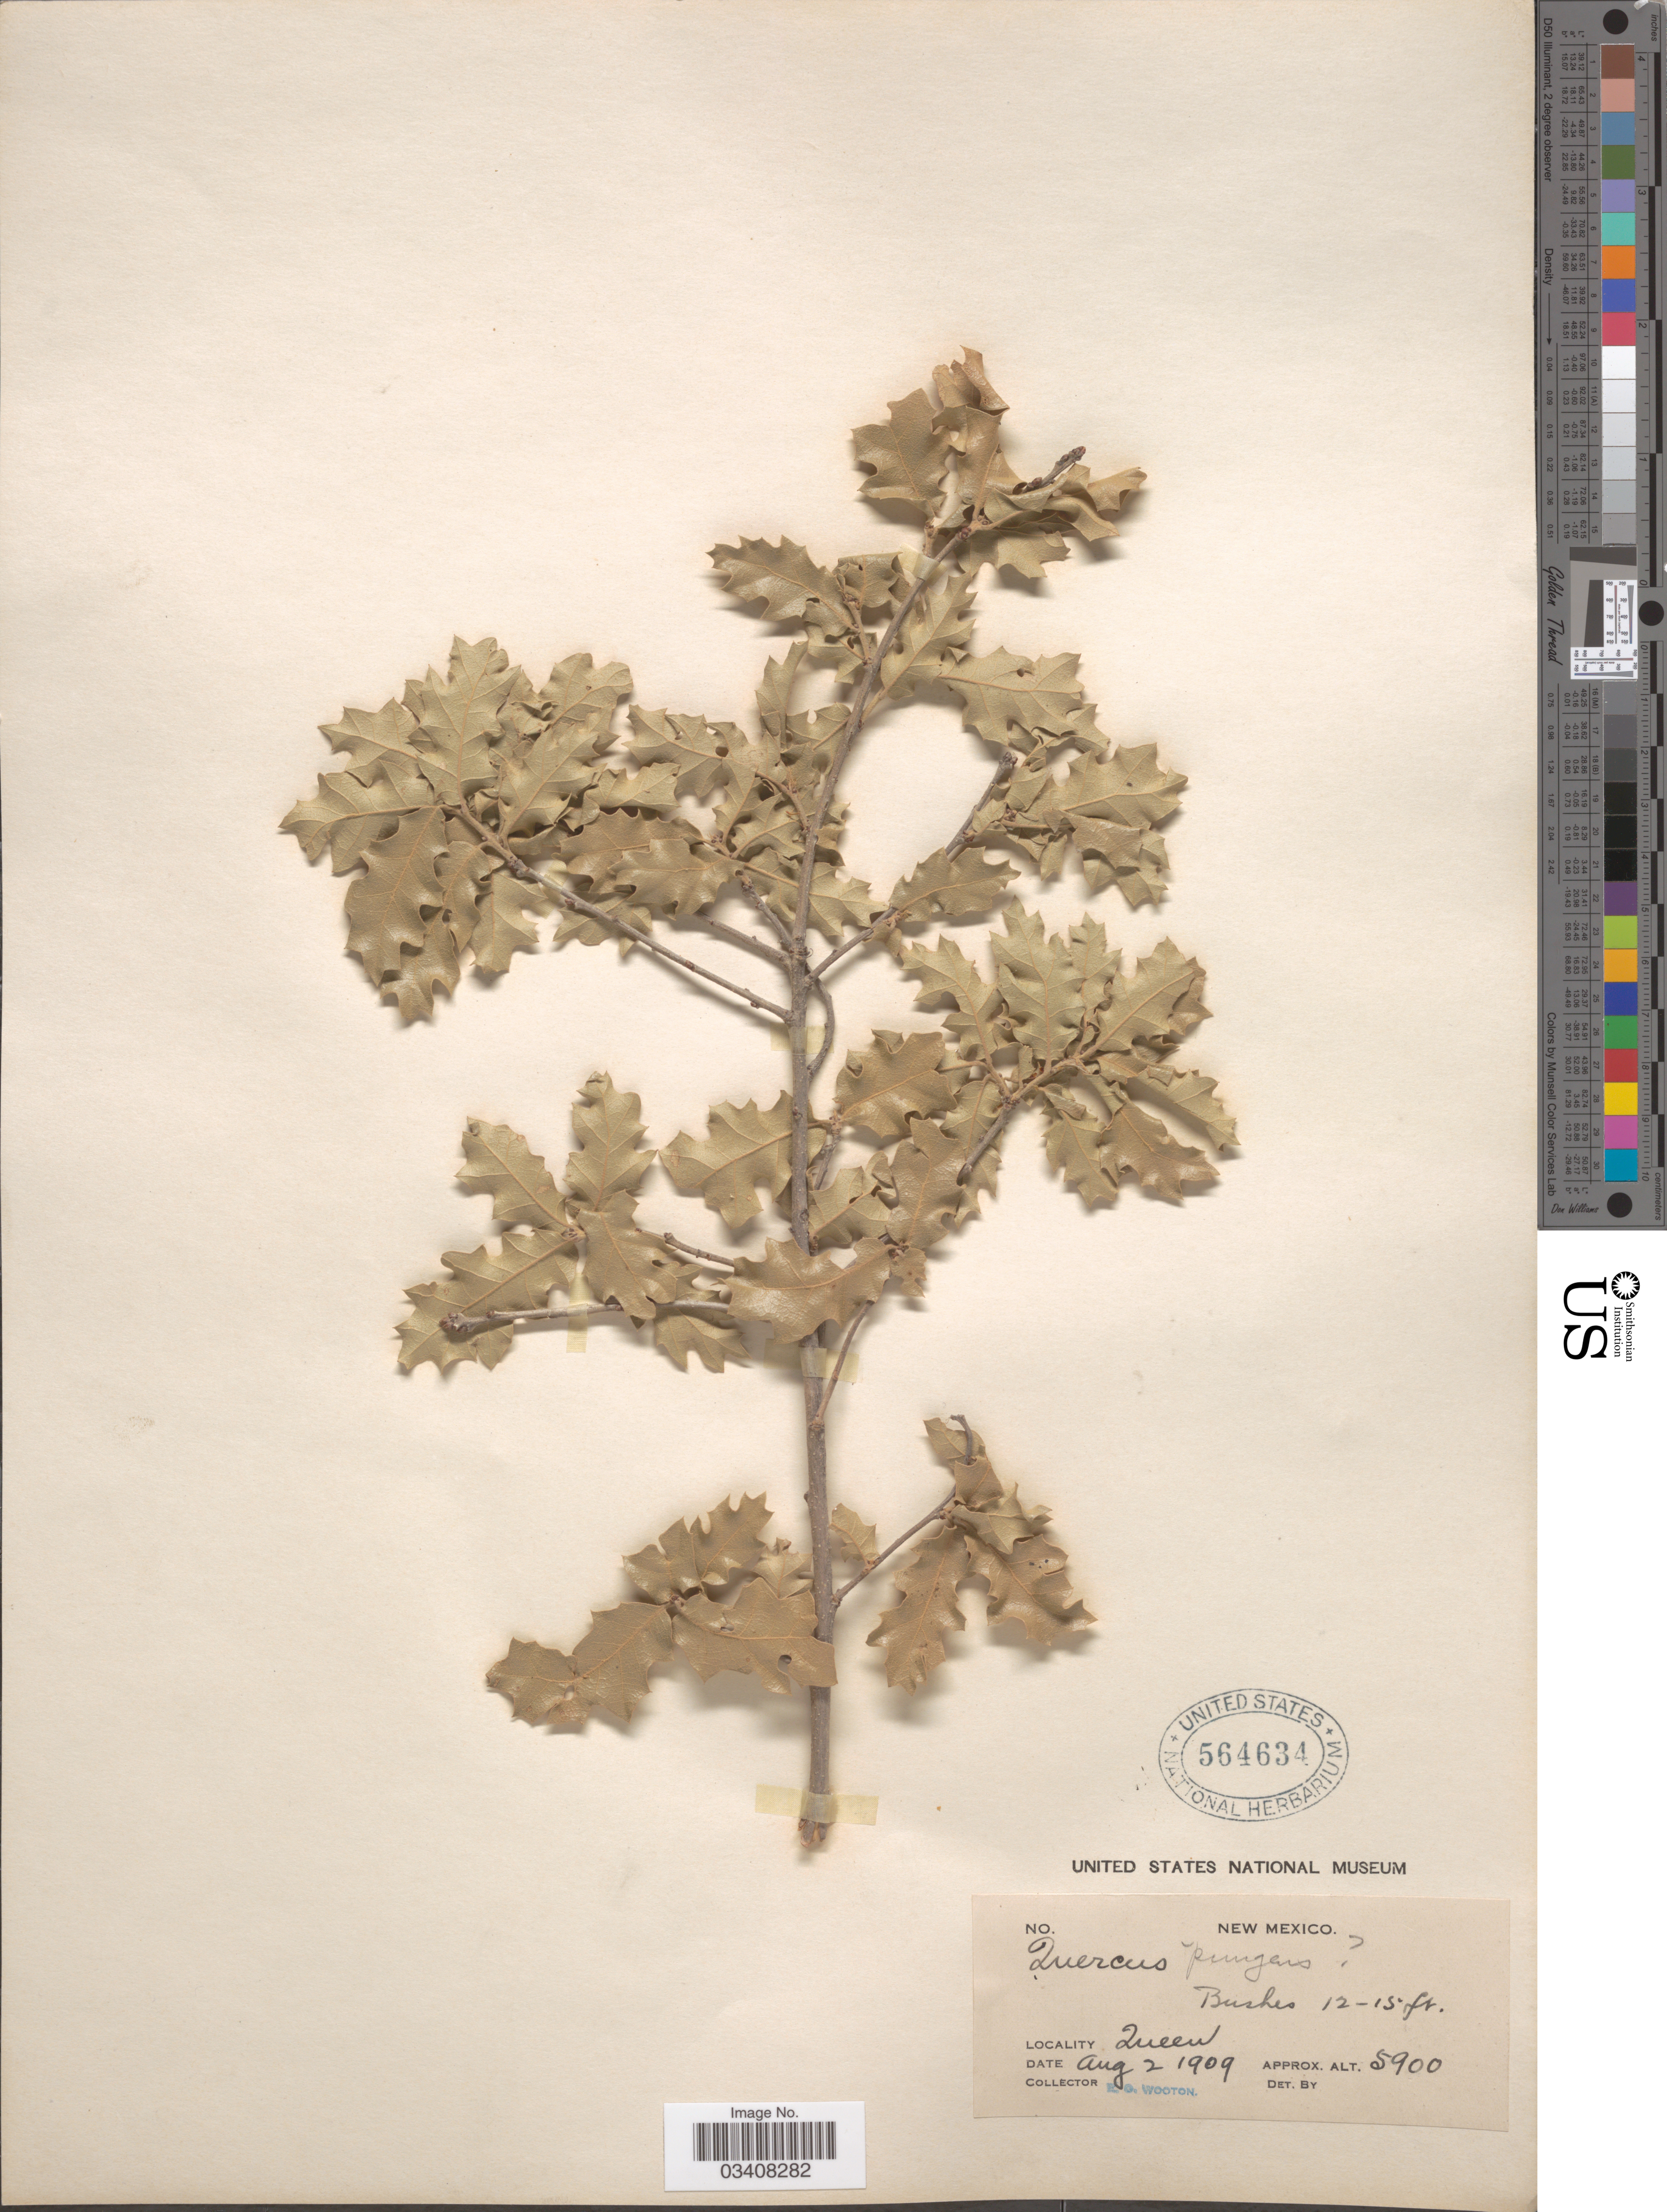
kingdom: Plantae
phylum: Tracheophyta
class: Magnoliopsida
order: Fagales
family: Fagaceae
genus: Quercus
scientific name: Quercus pungens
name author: Liebm.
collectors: E. O. Wooton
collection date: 1909-08-02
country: United States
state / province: New Mexico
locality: Queen.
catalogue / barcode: US 564634